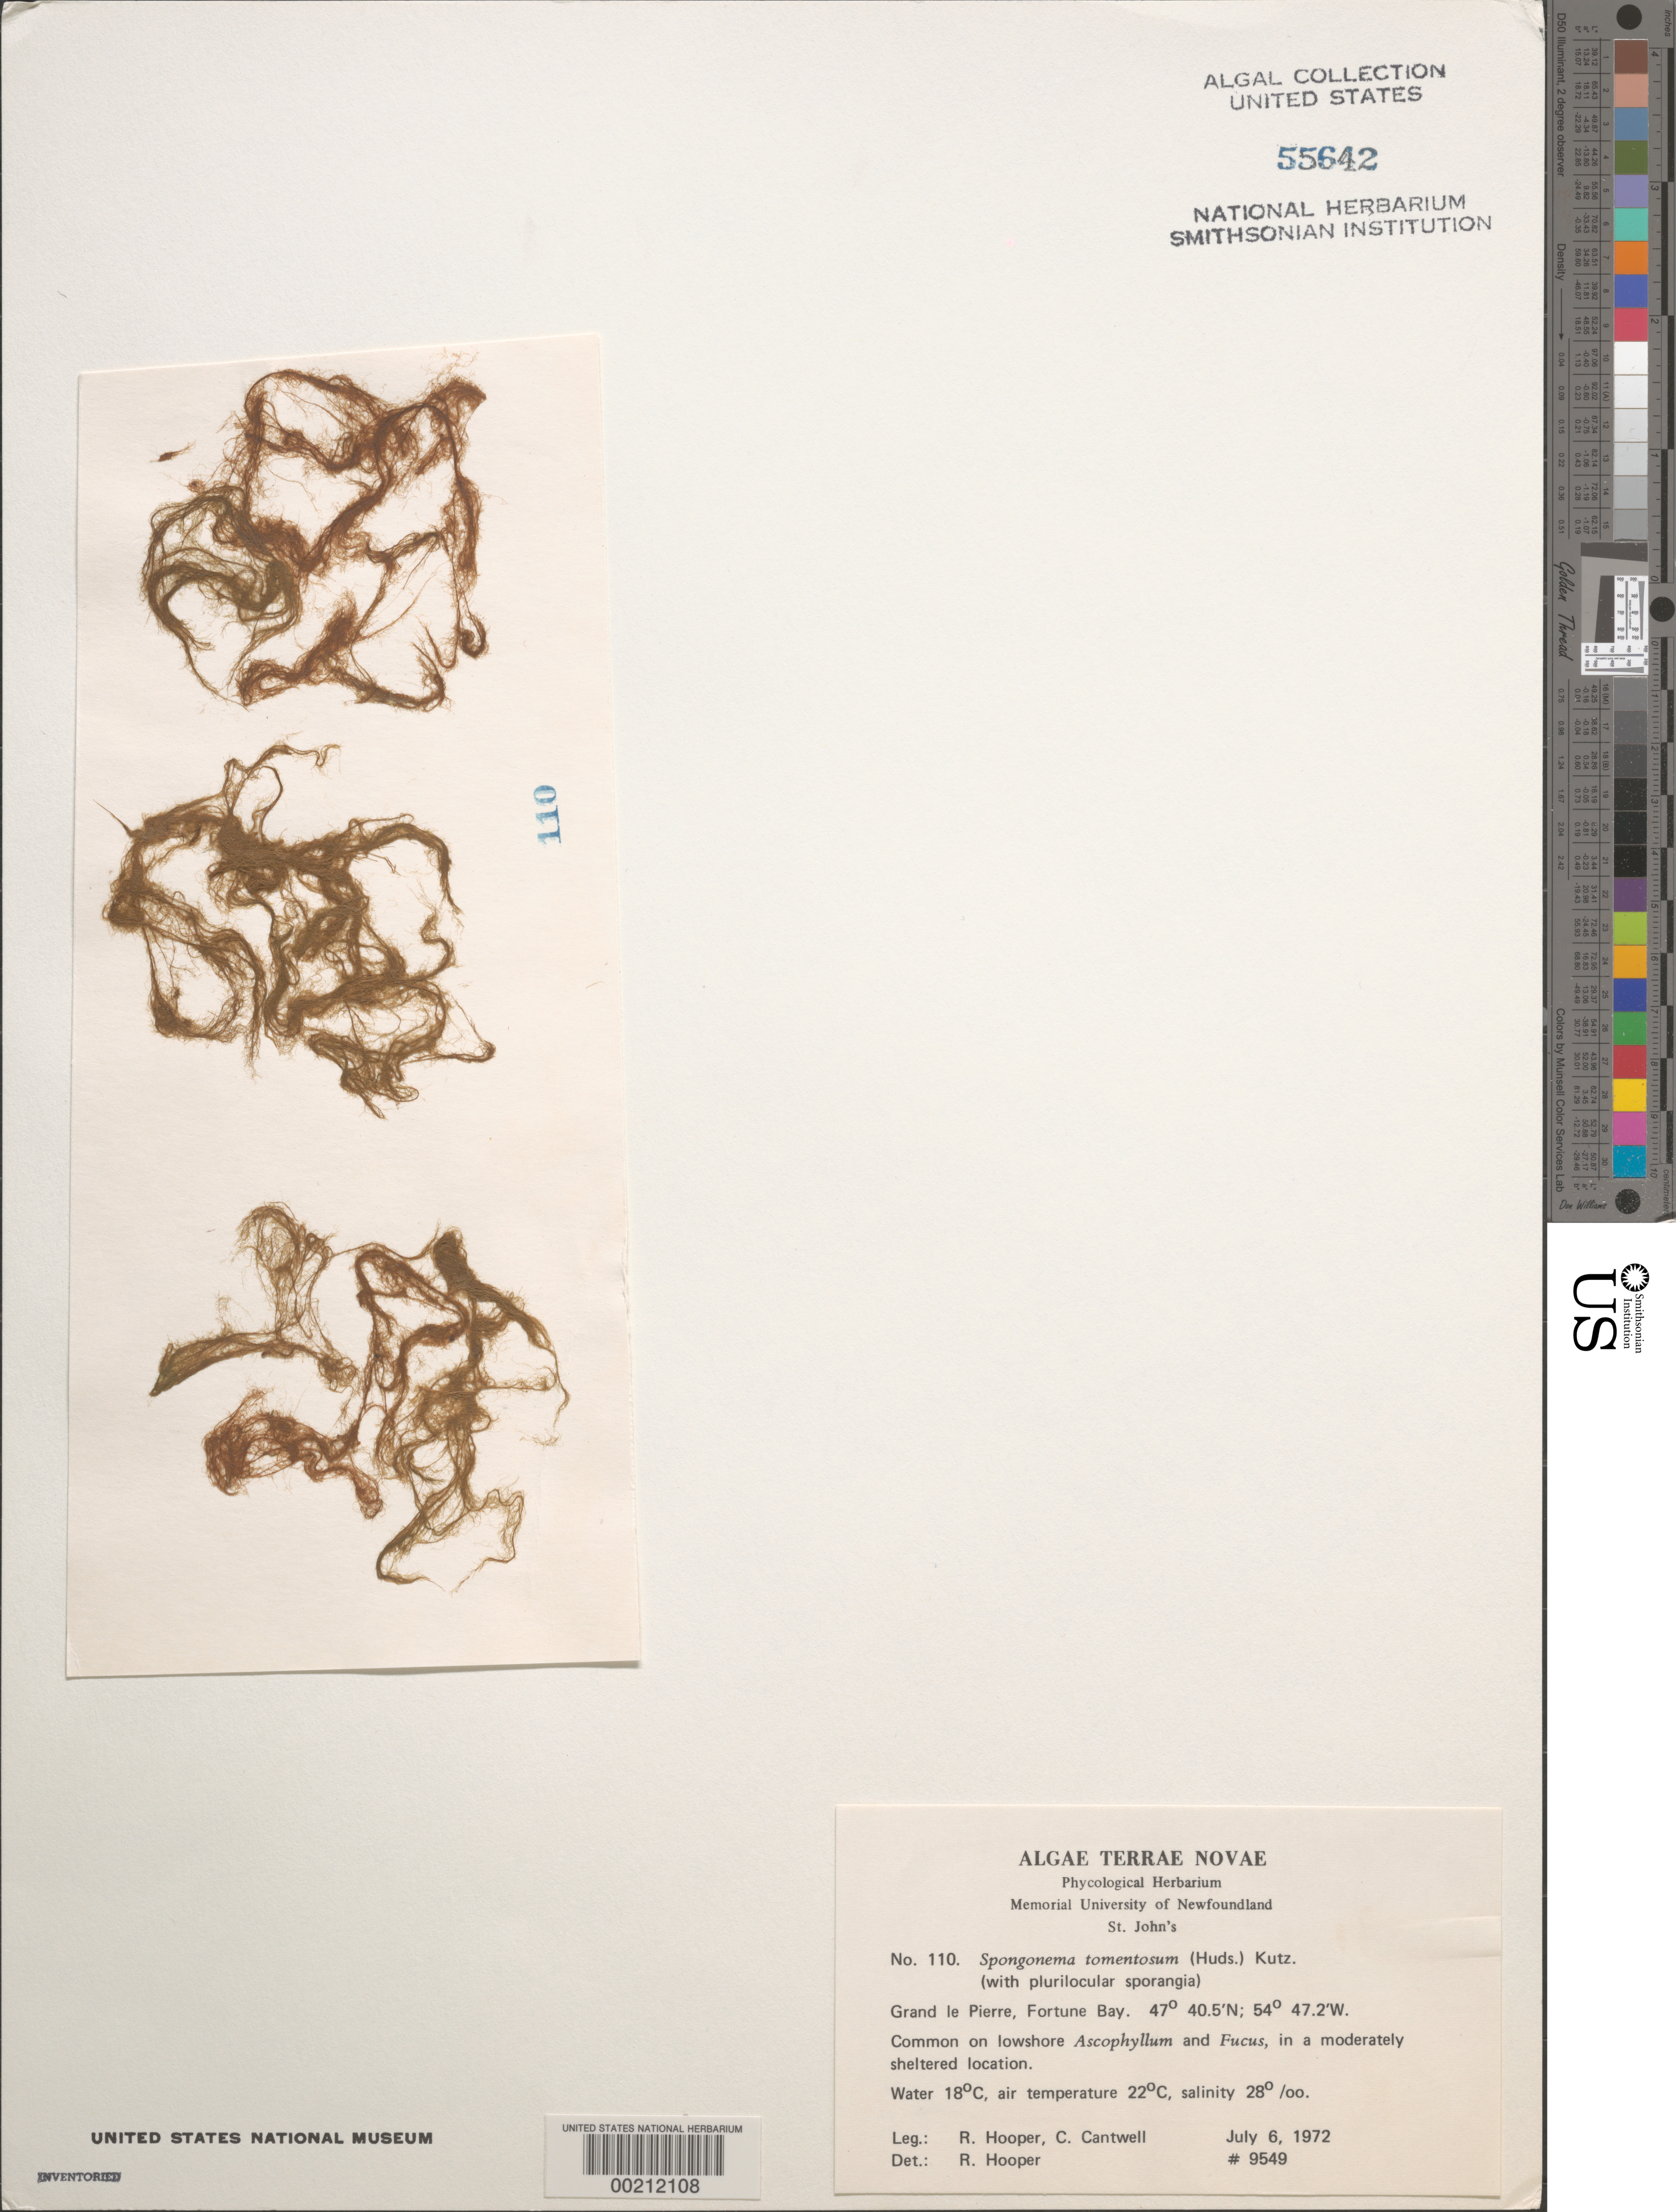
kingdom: Chromista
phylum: Ochrophyta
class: Phaeophyceae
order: Ectocarpales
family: Ectocarpaceae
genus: Spongonema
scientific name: Spongonema tomentosum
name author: (Huds.) Kütz.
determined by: Hooper, R. G.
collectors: R. G. Hooper & C. Cantwell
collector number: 9549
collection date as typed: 06 Jul 1972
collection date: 1972-07-06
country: Canada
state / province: Newfoundland and Labrador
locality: Grand le Pierre, Fortune Bay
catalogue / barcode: US 55642